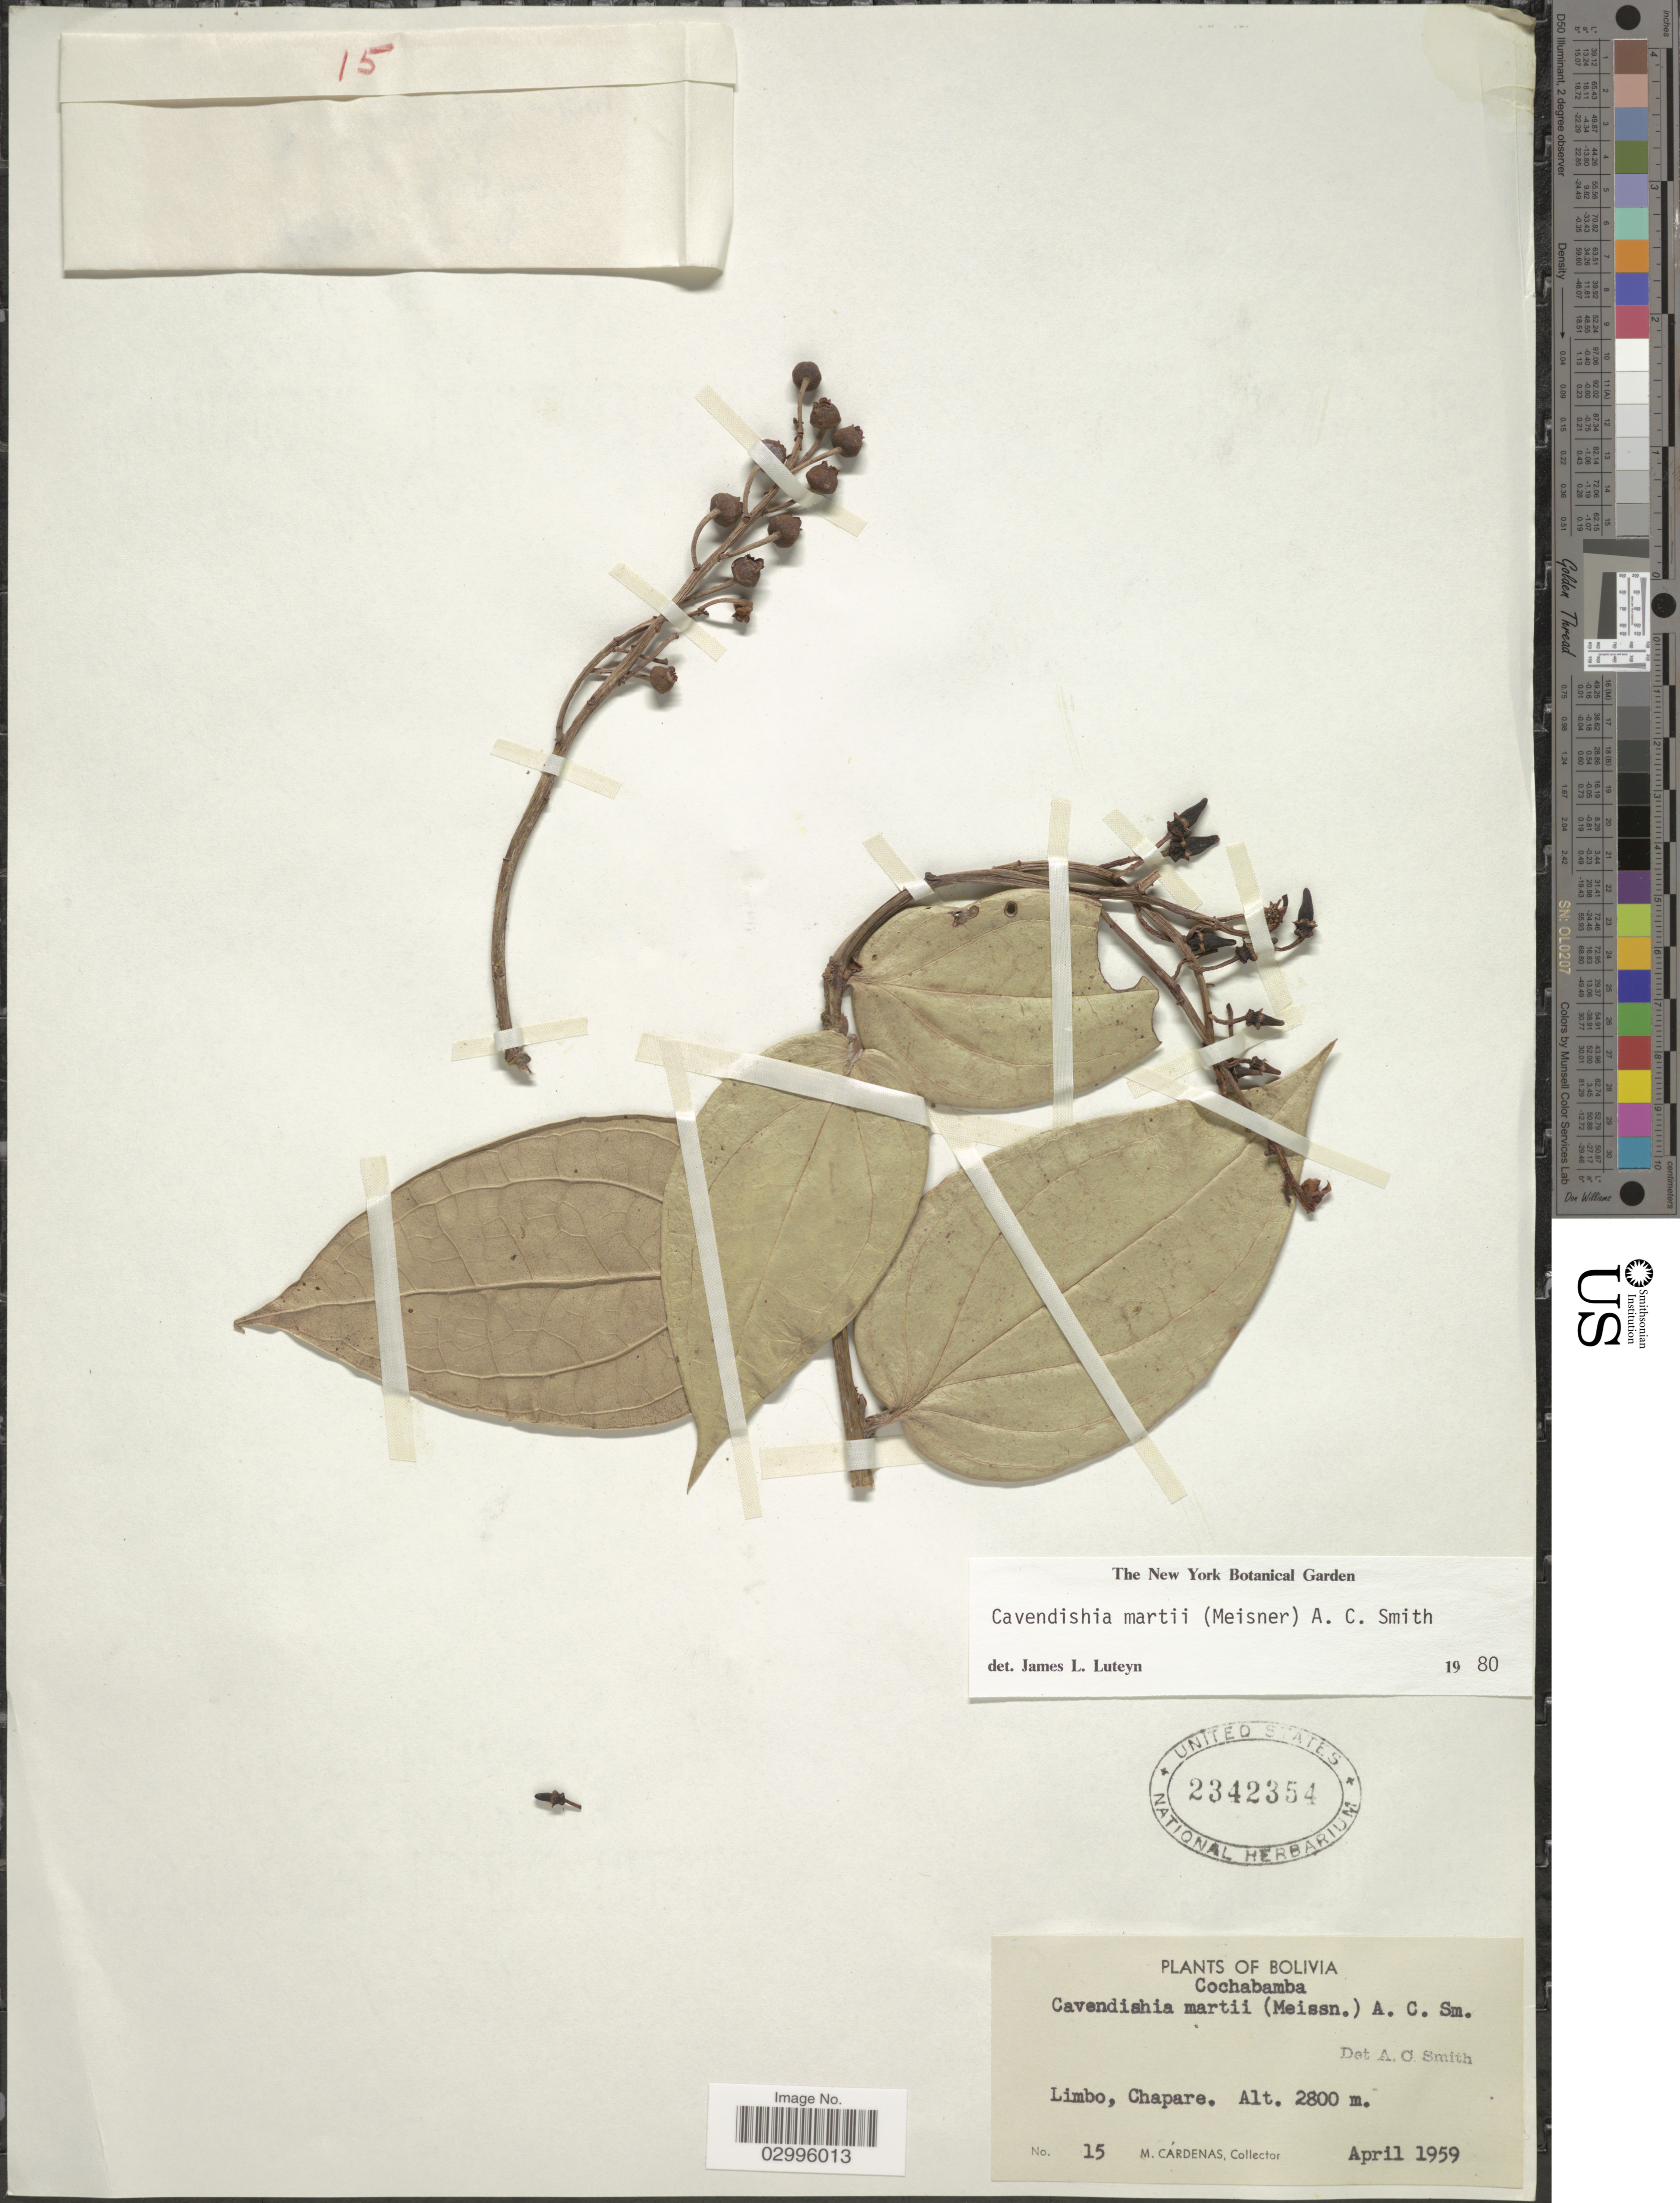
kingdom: Plantae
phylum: Tracheophyta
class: Magnoliopsida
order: Ericales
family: Ericaceae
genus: Cavendishia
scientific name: Cavendishia martii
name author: (Meisn.) A.C. Sm.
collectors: M. Cárdenas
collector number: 15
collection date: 1959-04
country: Bolivia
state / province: Cochabamba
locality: Limbo, Chapare.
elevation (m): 2800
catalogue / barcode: US 2342354